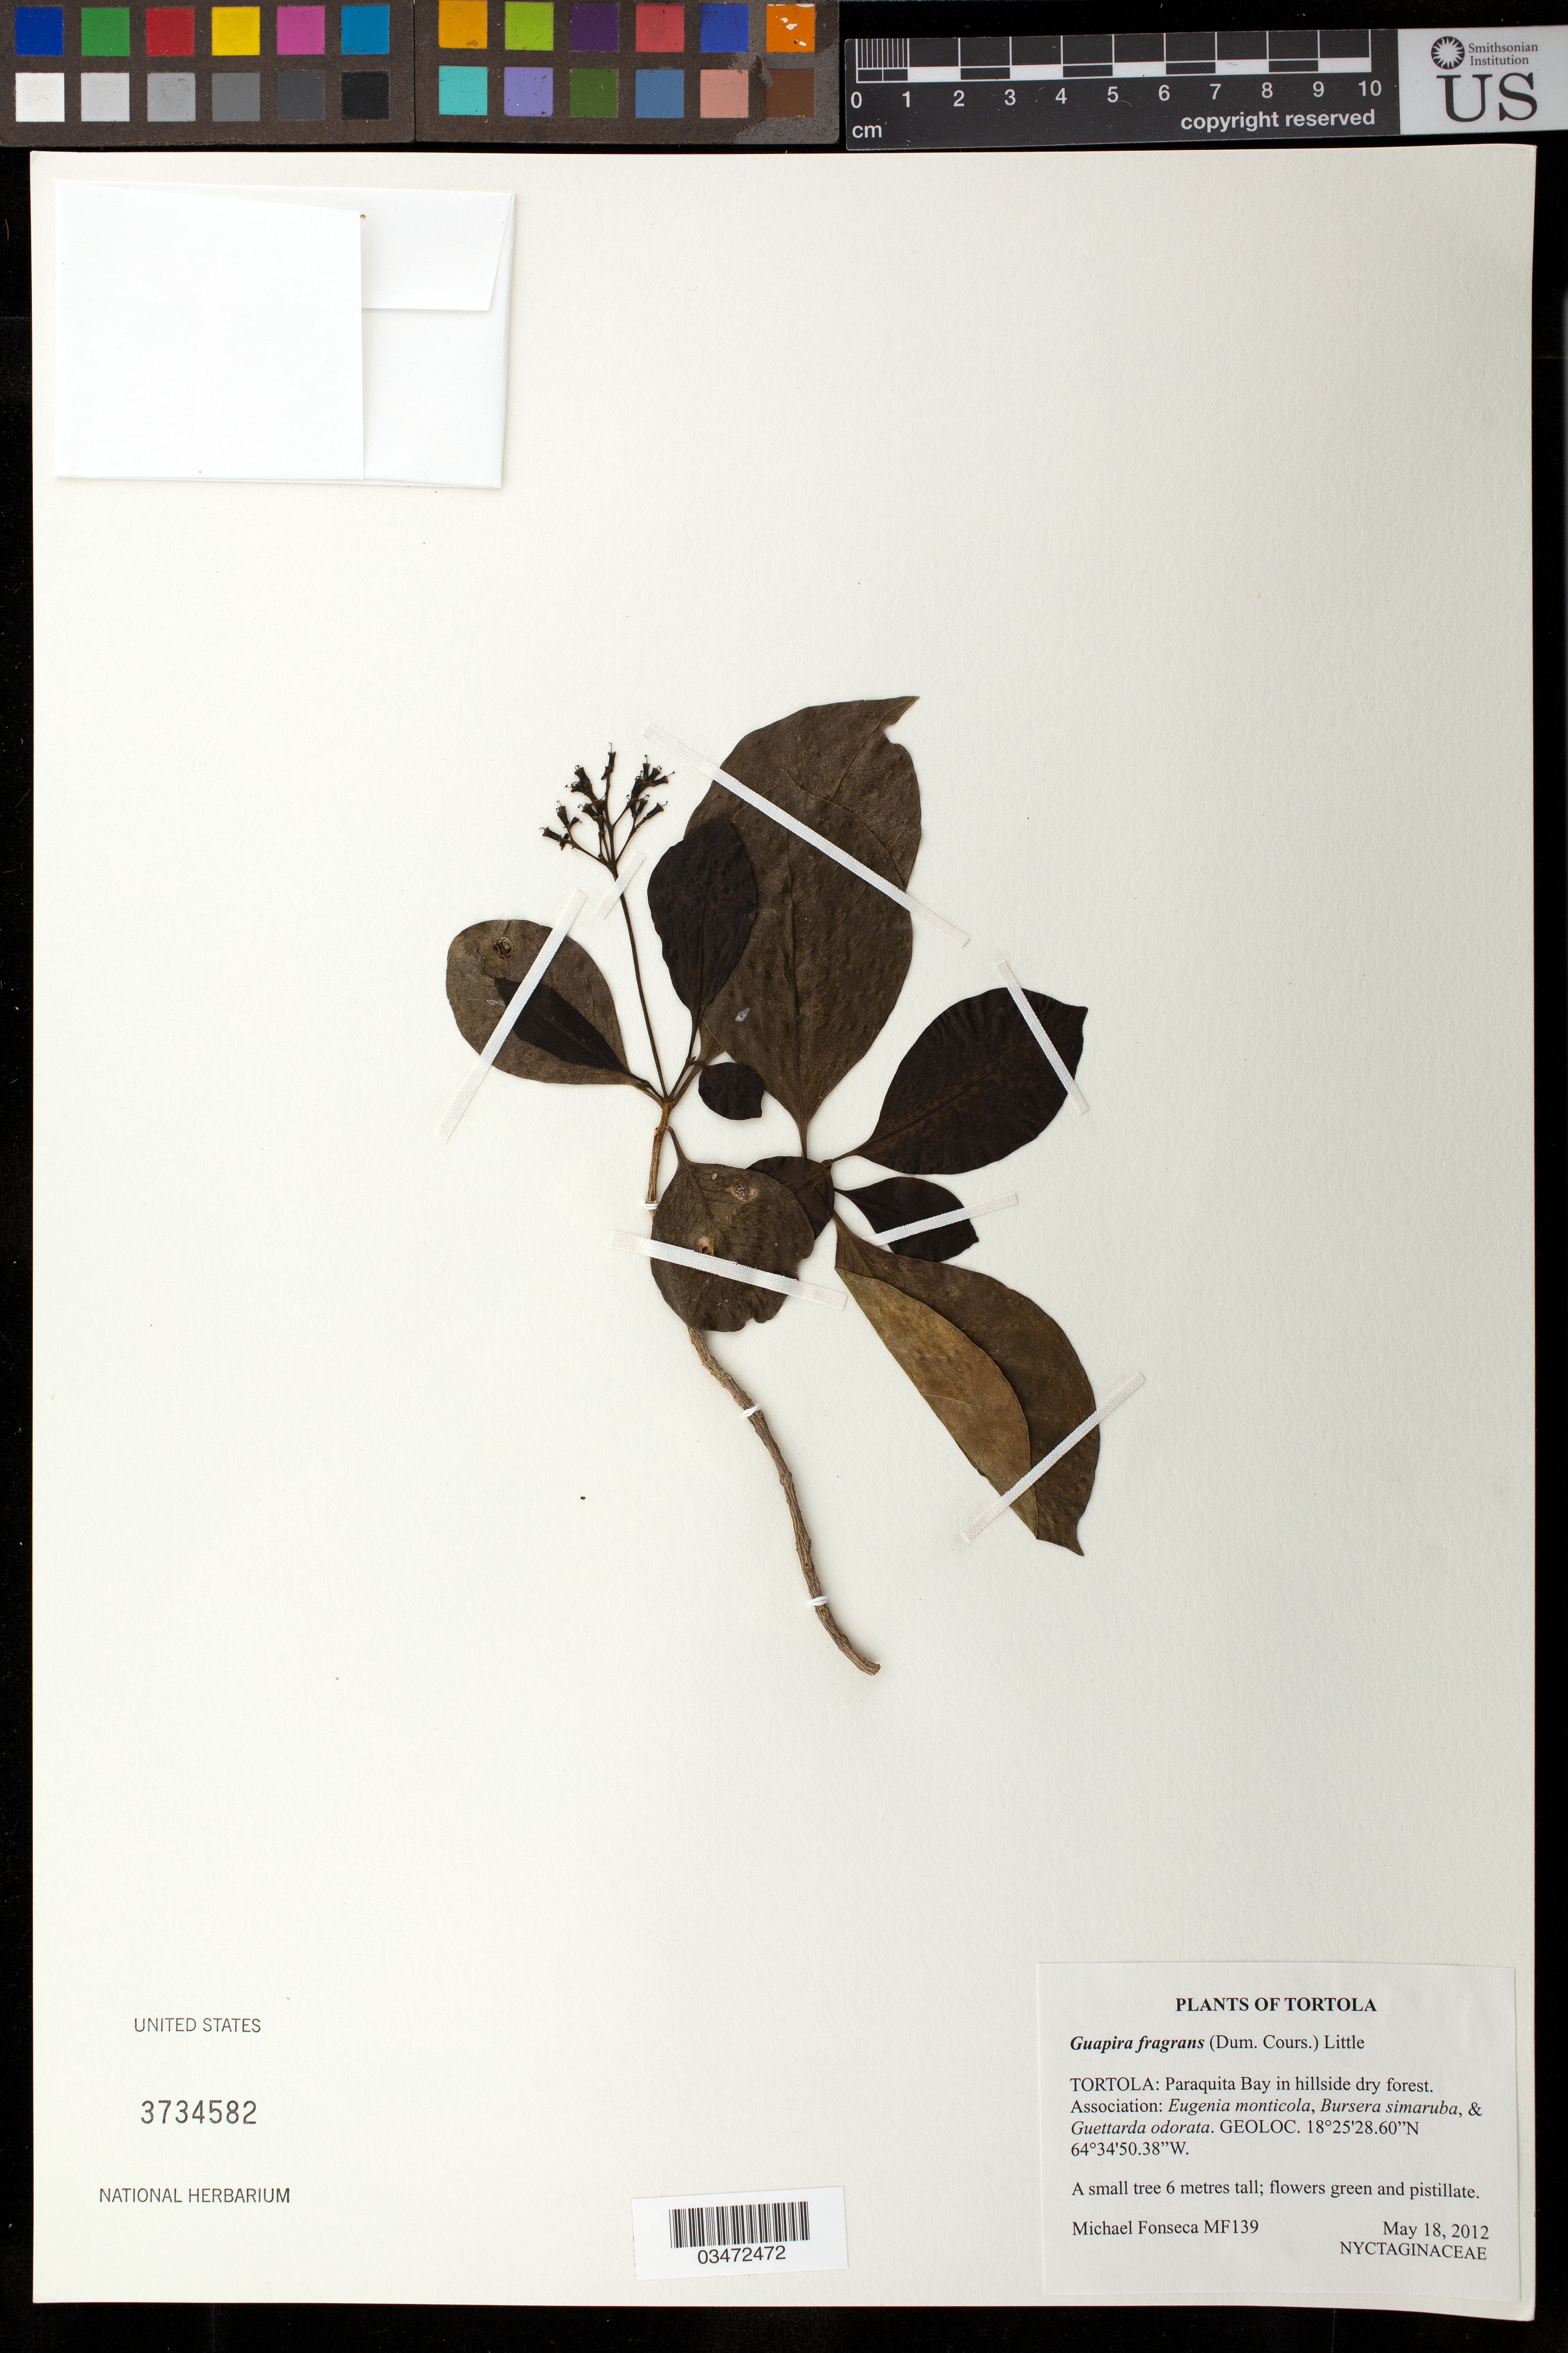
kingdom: Plantae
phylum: Tracheophyta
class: Magnoliopsida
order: Caryophyllales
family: Nyctaginaceae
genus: Guapira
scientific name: Guapira fragrans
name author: (Dum. Cours.) Little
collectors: M. Fonseca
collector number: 139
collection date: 2012-05-18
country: British Virgin Islands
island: Tortola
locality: Paraquita Bay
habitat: In hillside dry forest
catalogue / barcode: US 3734582